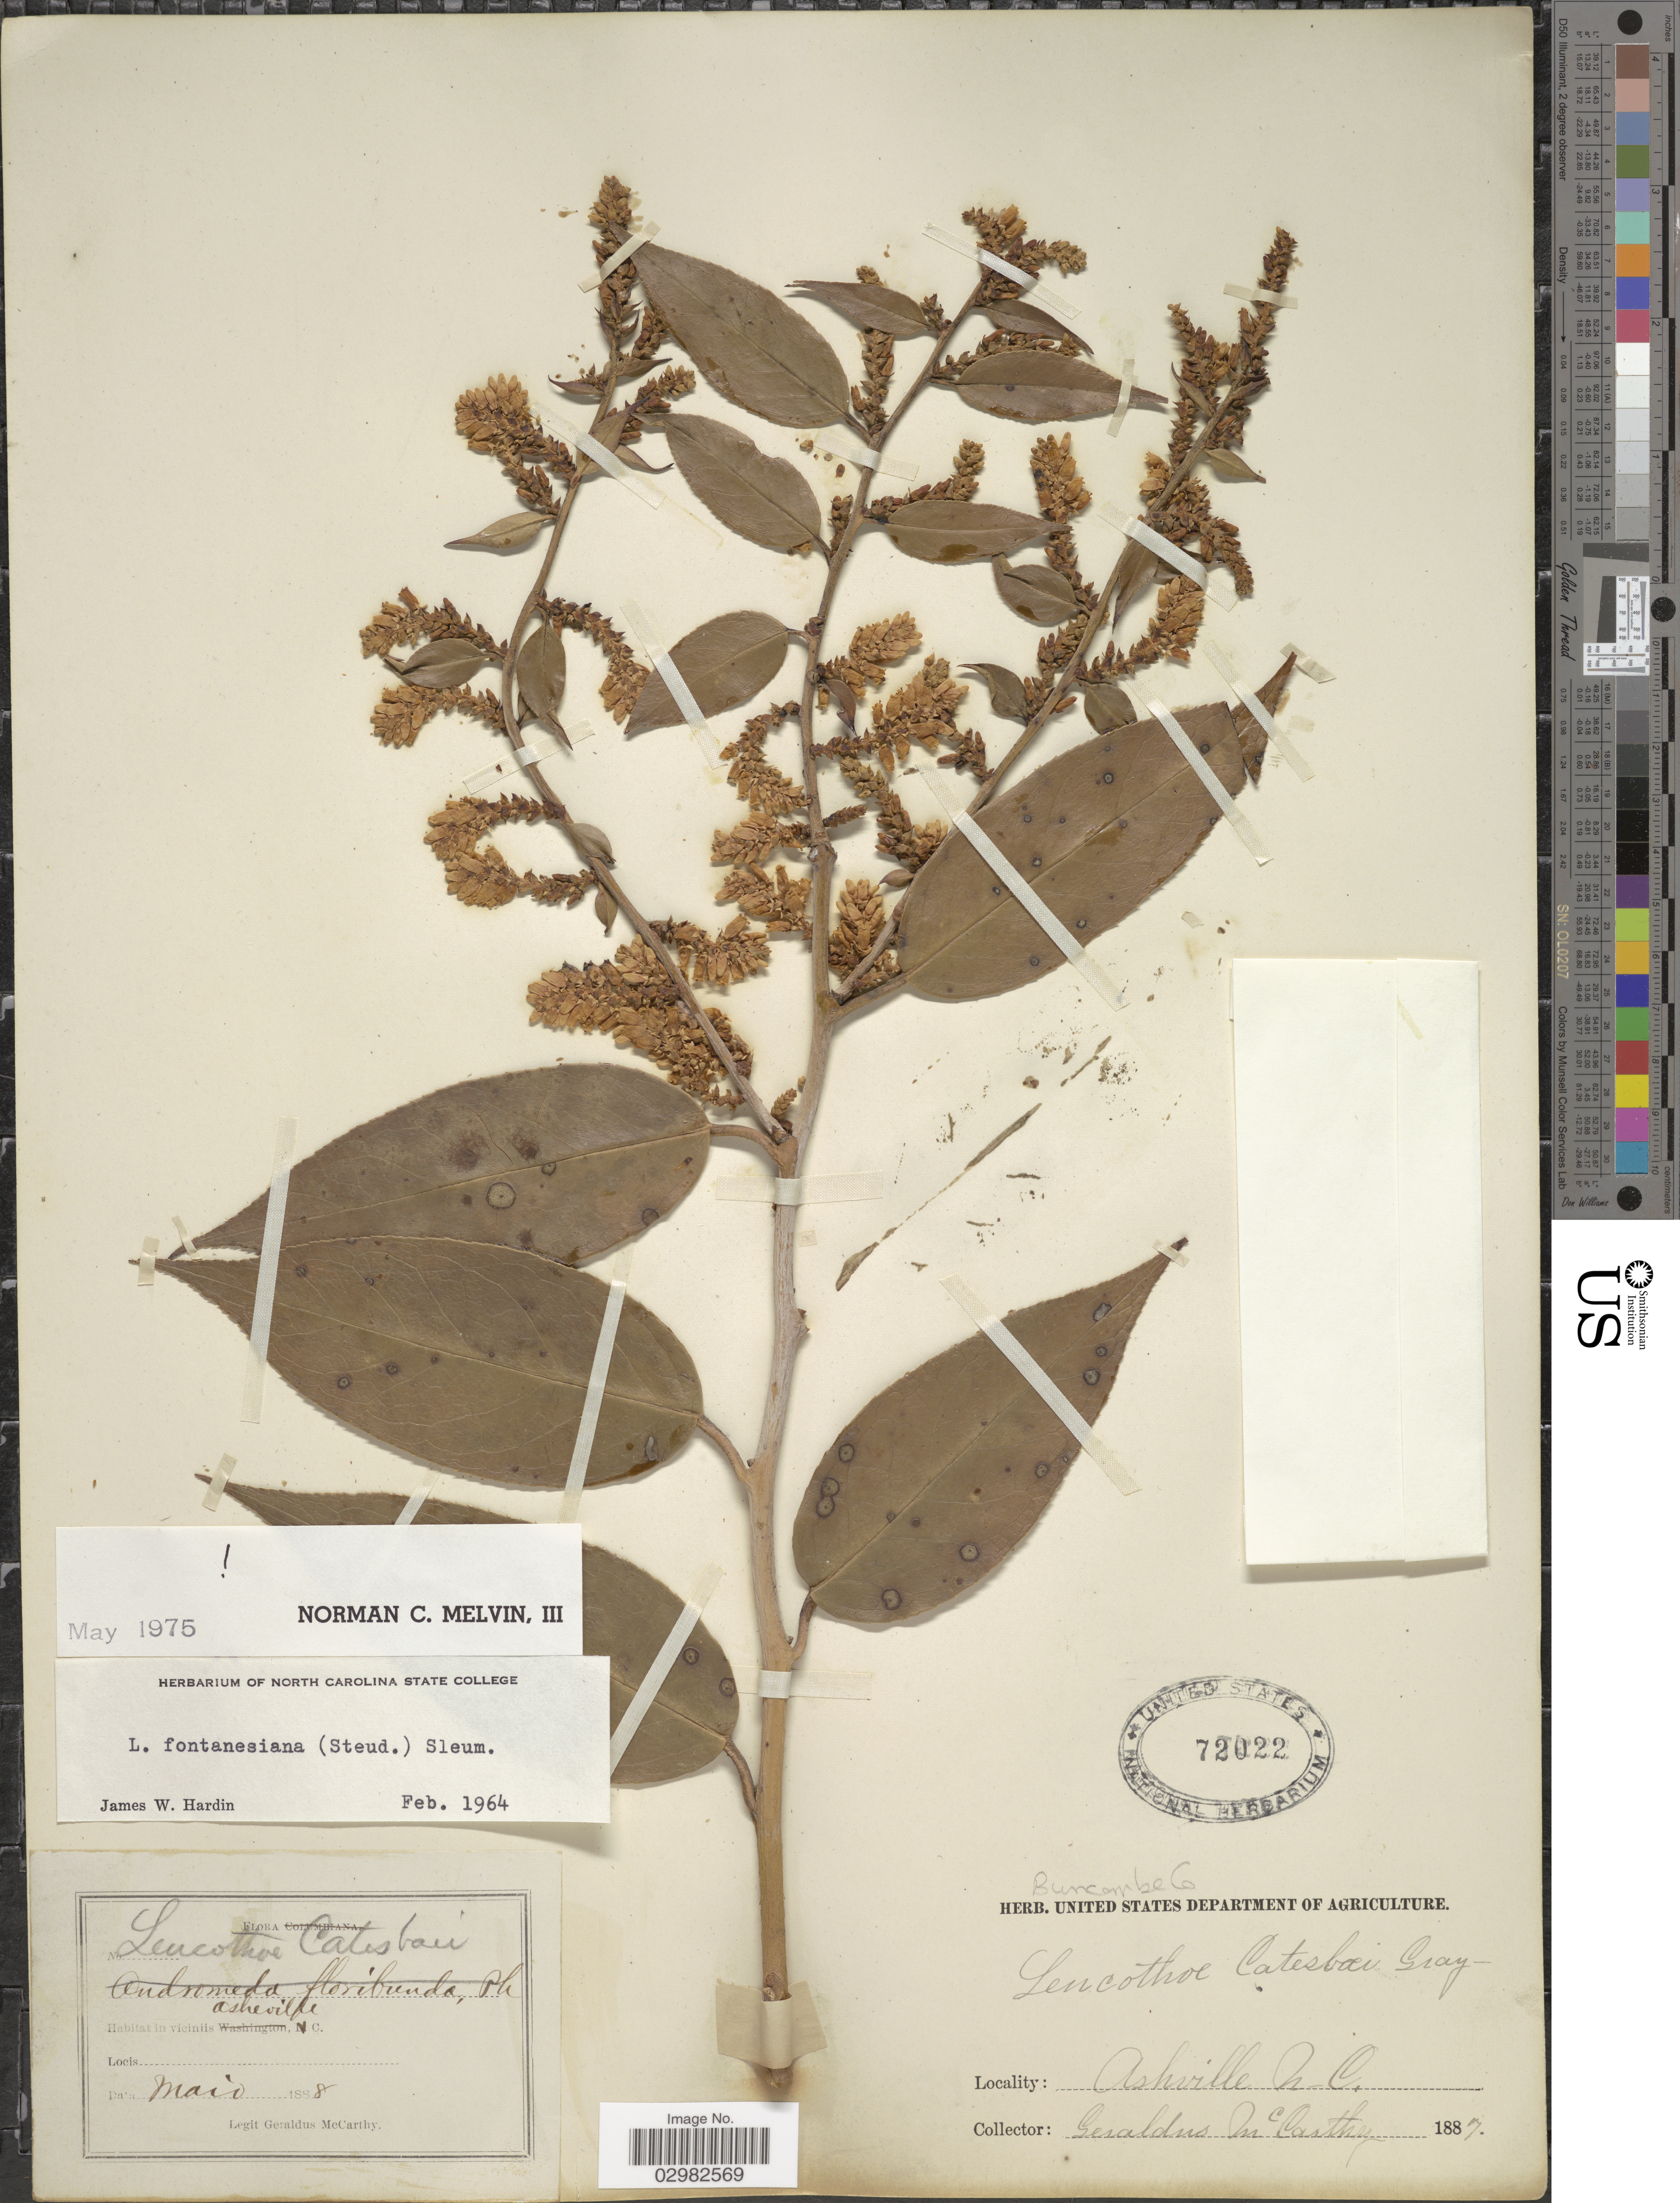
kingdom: Plantae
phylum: Tracheophyta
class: Magnoliopsida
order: Ericales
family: Ericaceae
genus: Leucothoe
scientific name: Leucothoë fontanesiana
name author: (Steud.) Sleumer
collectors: M. McCarthy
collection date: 1888-05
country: United States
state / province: North Carolina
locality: In viciniis Asheville.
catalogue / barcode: US 72022